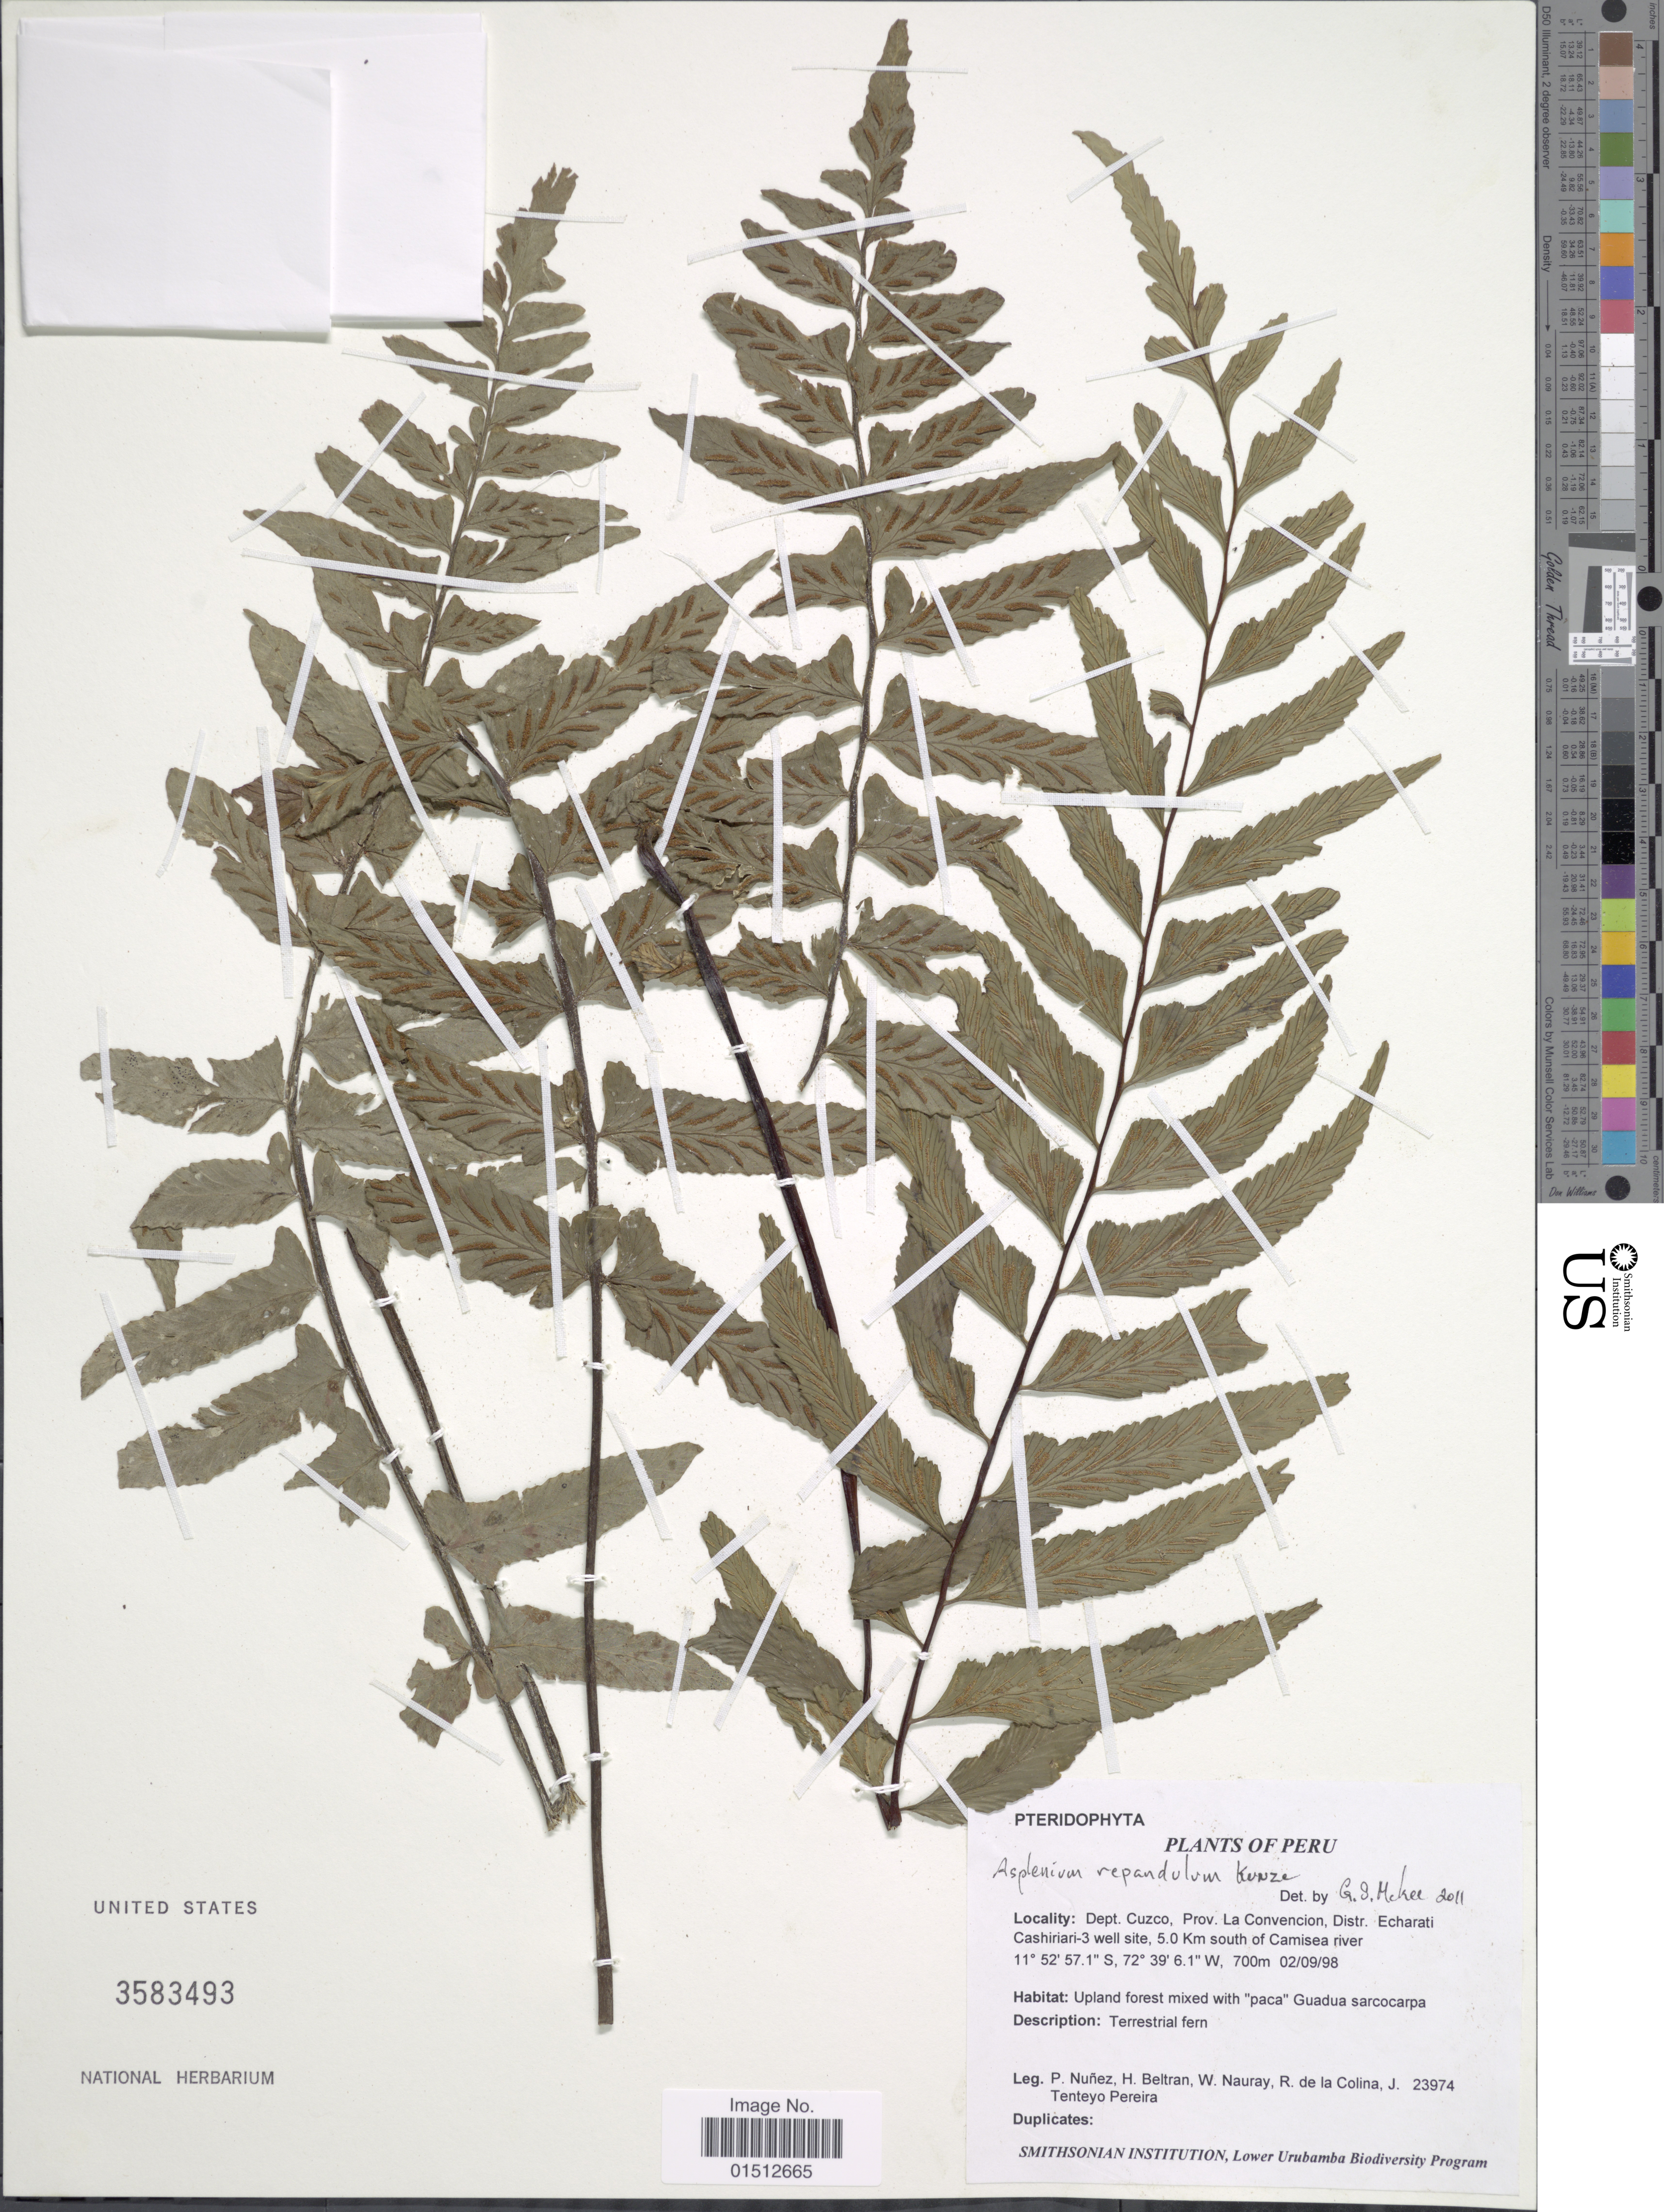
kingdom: Plantae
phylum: Tracheophyta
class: Polypodiopsida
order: Polypodiales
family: Aspleniaceae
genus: Asplenium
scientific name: Asplenium repandulum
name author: Kunze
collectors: P. Nuñez V., H. Beltrán, W. Nauray, R. Colina & T. Pereiro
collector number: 23974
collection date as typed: Transcribed d/m/y: 2/9/98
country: Peru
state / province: Cusco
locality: Peru. Dept. Cuzco. Prov. La Convencion, Distr. Echarati Cashiriari-3 well site, 5.0 Km of Camisea river.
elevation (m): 700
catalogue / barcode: US 3583493